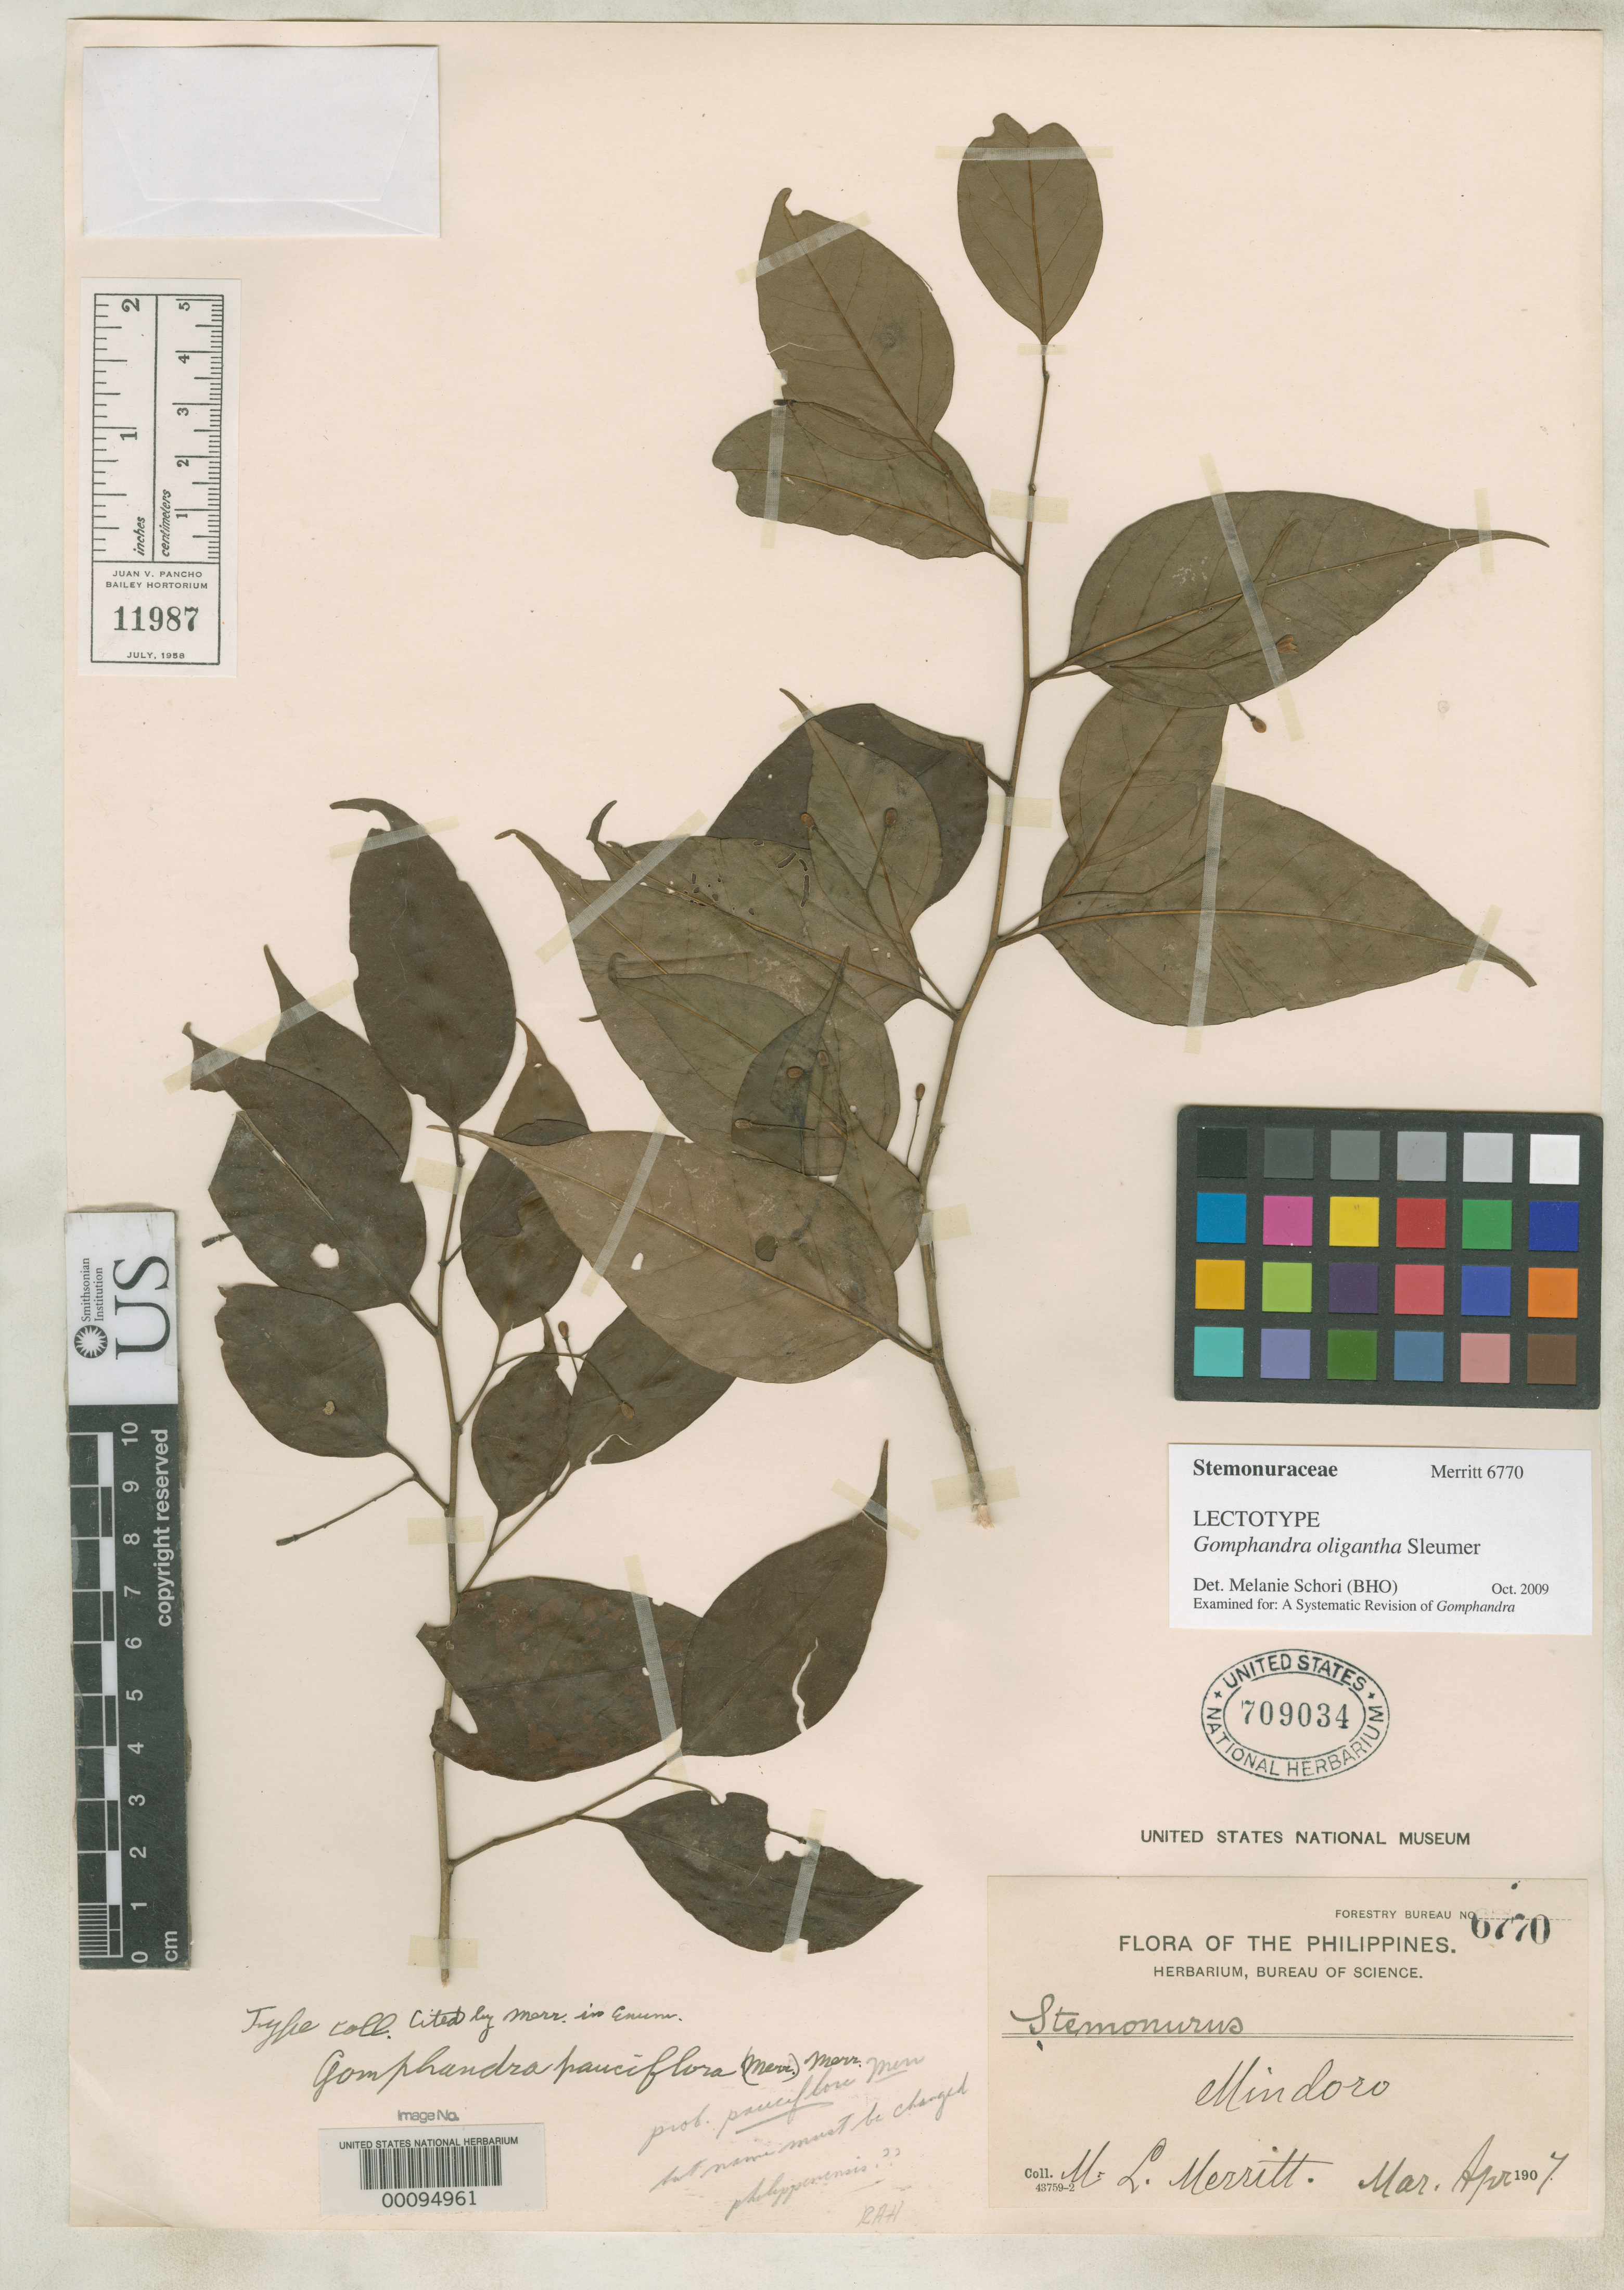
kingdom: Plantae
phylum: Tracheophyta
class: Magnoliopsida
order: Cardiopteridales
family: Stemonuraceae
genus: Urandra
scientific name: Urandra pauciflora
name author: Merr.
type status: Syntype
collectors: M. L. Merritt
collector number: Bur. Sci. 6770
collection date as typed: Apr 1907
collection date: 1907-04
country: Philippines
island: Mindoro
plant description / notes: Annnotated as "Lectotype" by M. Schori (2009), lectotypification apparently ined. (Oct. 2010).; Also a type of Gomphandra oligantha Sleumer, nom. nov.; Replacement name for Urandra pauciflora Merr., non Gomphandra pauciflora Craig (1914).; Also a type of Urandra pauciflora Merr.; Annnotated as "Lectotype" by M. Schori (2009), lectotypification apparently ined. (Oct. 2010).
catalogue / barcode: US 709034